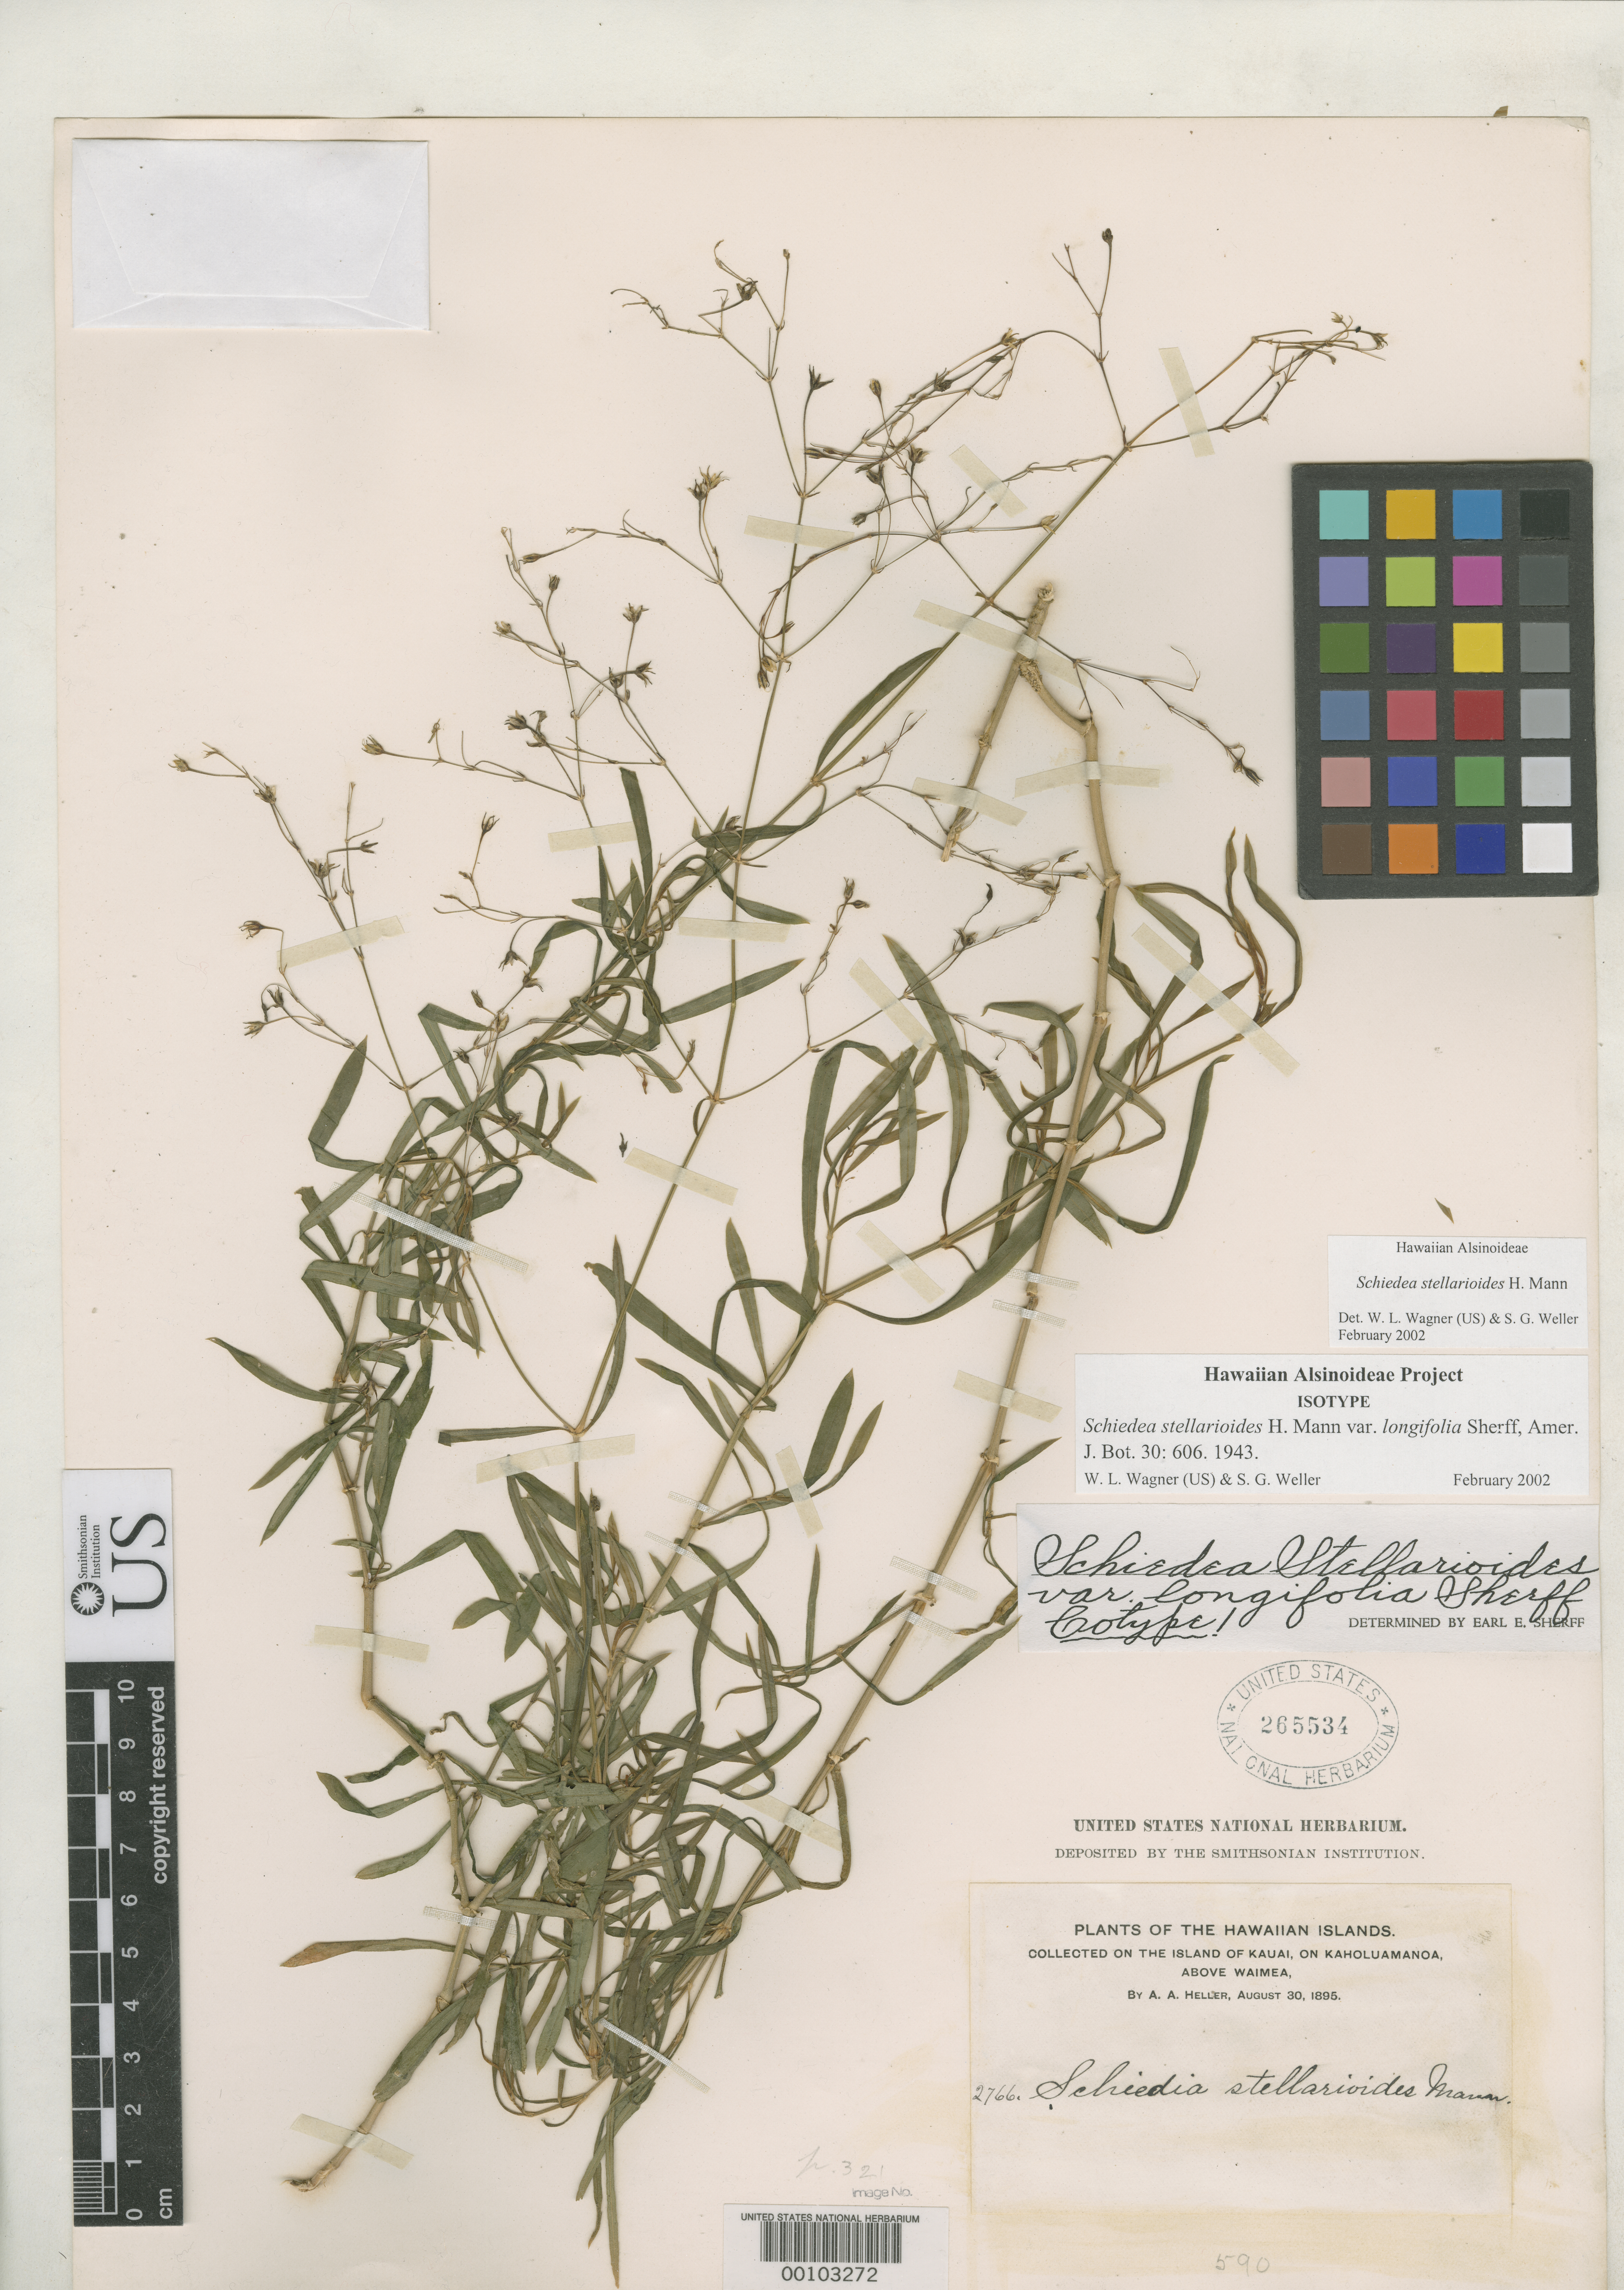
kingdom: Plantae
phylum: Tracheophyta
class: Magnoliopsida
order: Caryophyllales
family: Caryophyllaceae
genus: Schiedea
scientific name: Schiedea stellarioides var. longifolia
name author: Sherff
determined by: Sherff, E. E.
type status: Isotype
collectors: A. A. Heller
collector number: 2766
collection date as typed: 30 Aug 1895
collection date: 1895-08-30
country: United States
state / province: Hawaii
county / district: Kauai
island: Kaua'i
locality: Kaholuamanu above Waimea.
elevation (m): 1219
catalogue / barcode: US 265534